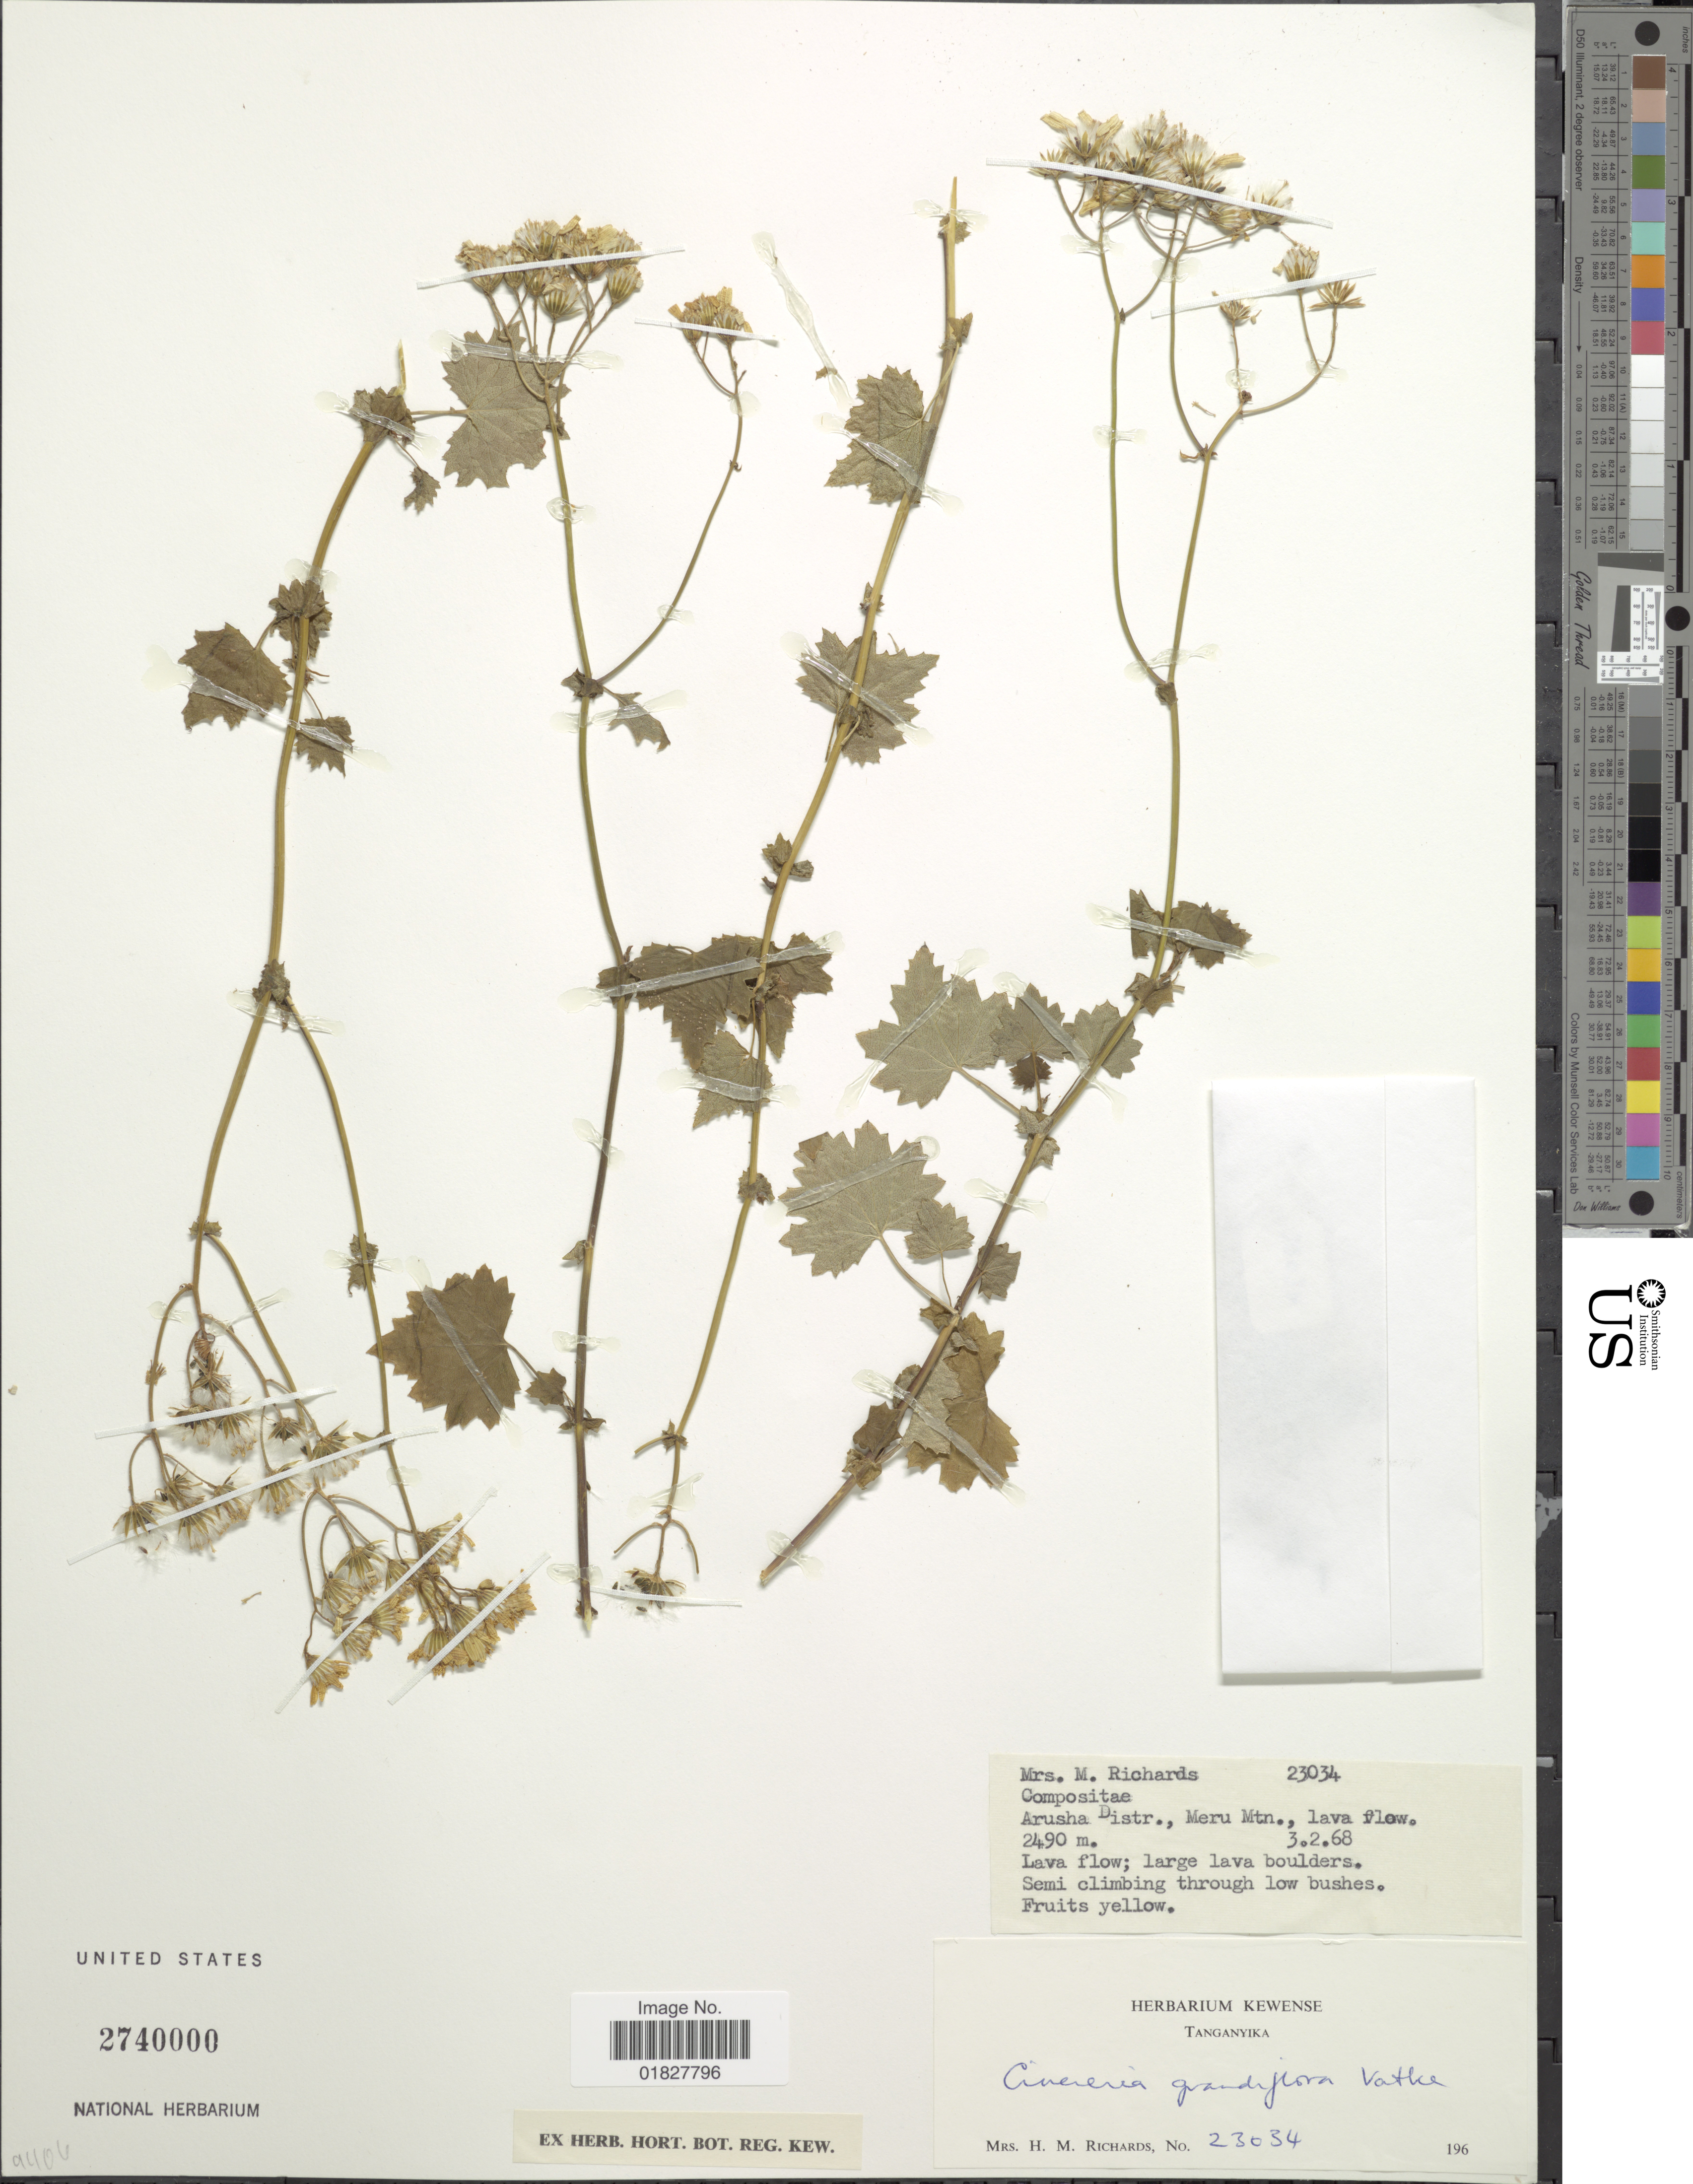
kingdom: Plantae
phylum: Tracheophyta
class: Magnoliopsida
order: Asterales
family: Asteraceae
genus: Cineraria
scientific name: Cineraria grandiflora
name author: Vatke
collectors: M. Richards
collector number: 23034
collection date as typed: Transcribed d/m/y: 3/2/68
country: Tanzania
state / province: Arusha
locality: Meru Mtn., Tanganyika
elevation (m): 2490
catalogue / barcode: US 2740000